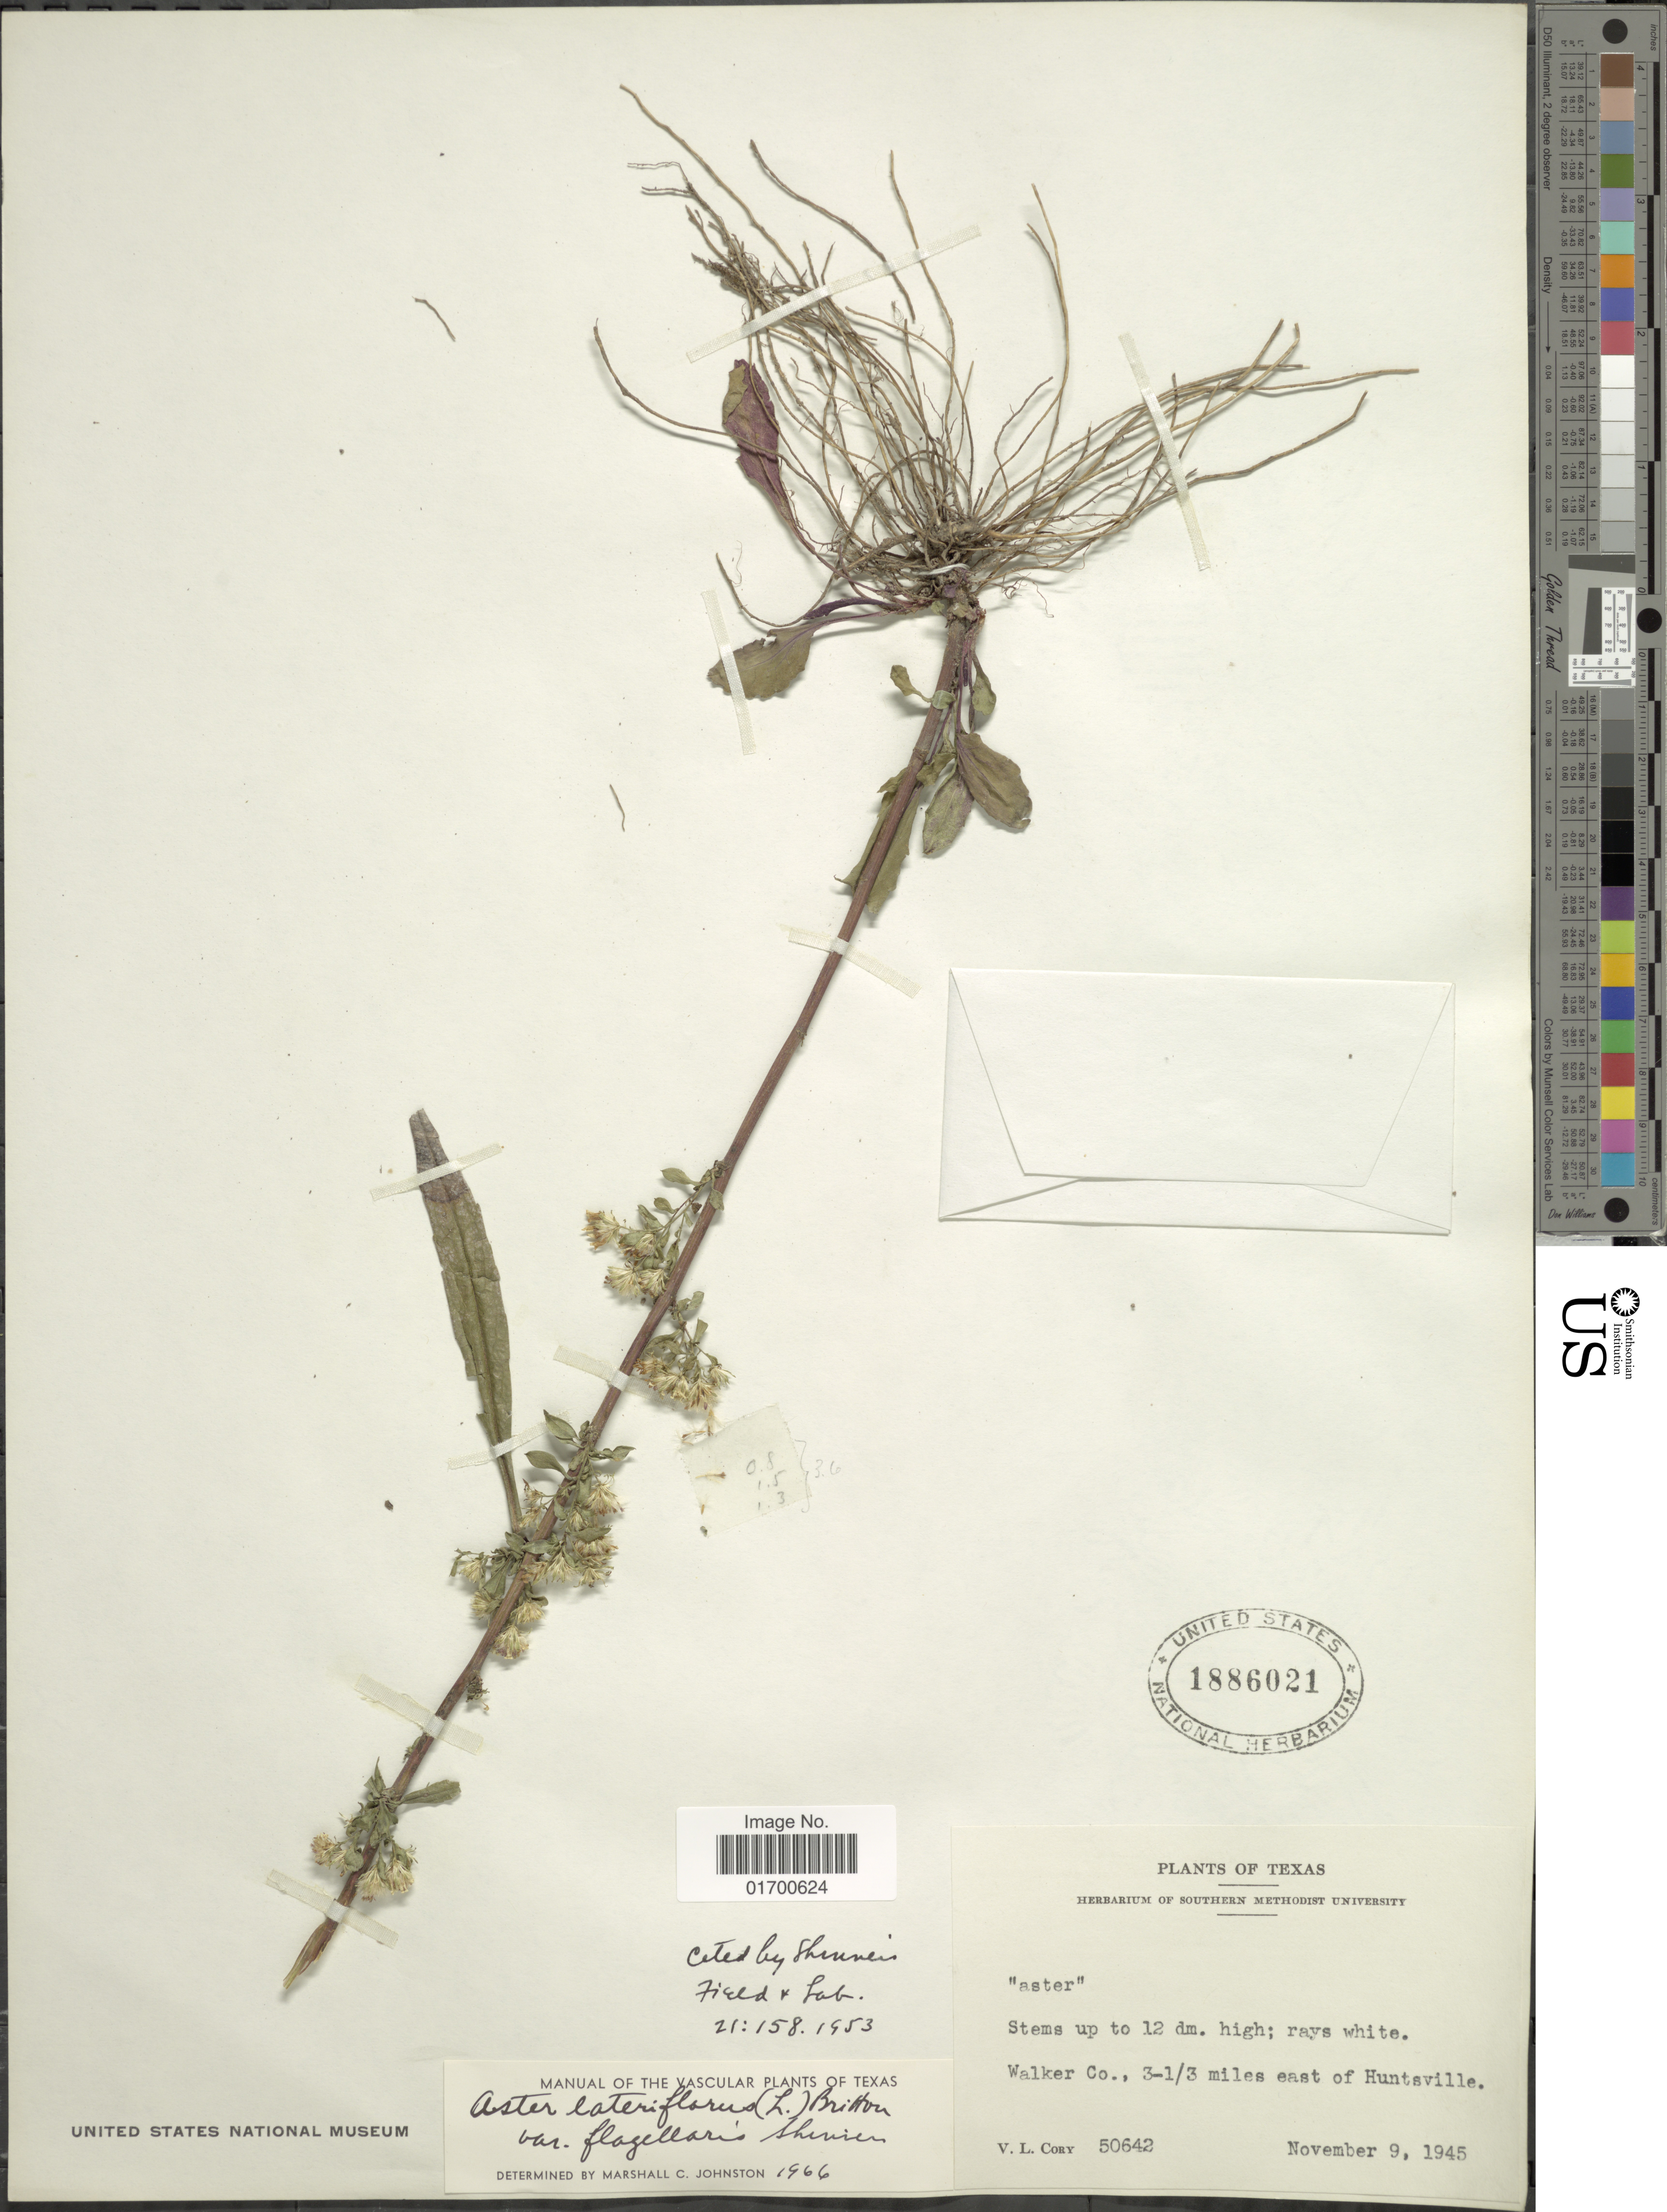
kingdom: Plantae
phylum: Tracheophyta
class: Magnoliopsida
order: Asterales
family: Asteraceae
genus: Symphyotrichum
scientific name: Symphyotrichum lateriflorum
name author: (L.) Á. Löve & D. Löve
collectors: V. Cory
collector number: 50642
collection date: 1945-11-09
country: United States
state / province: Texas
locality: Walker Co., 3-1/3 miles east of Huntsville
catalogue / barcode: US 1886021